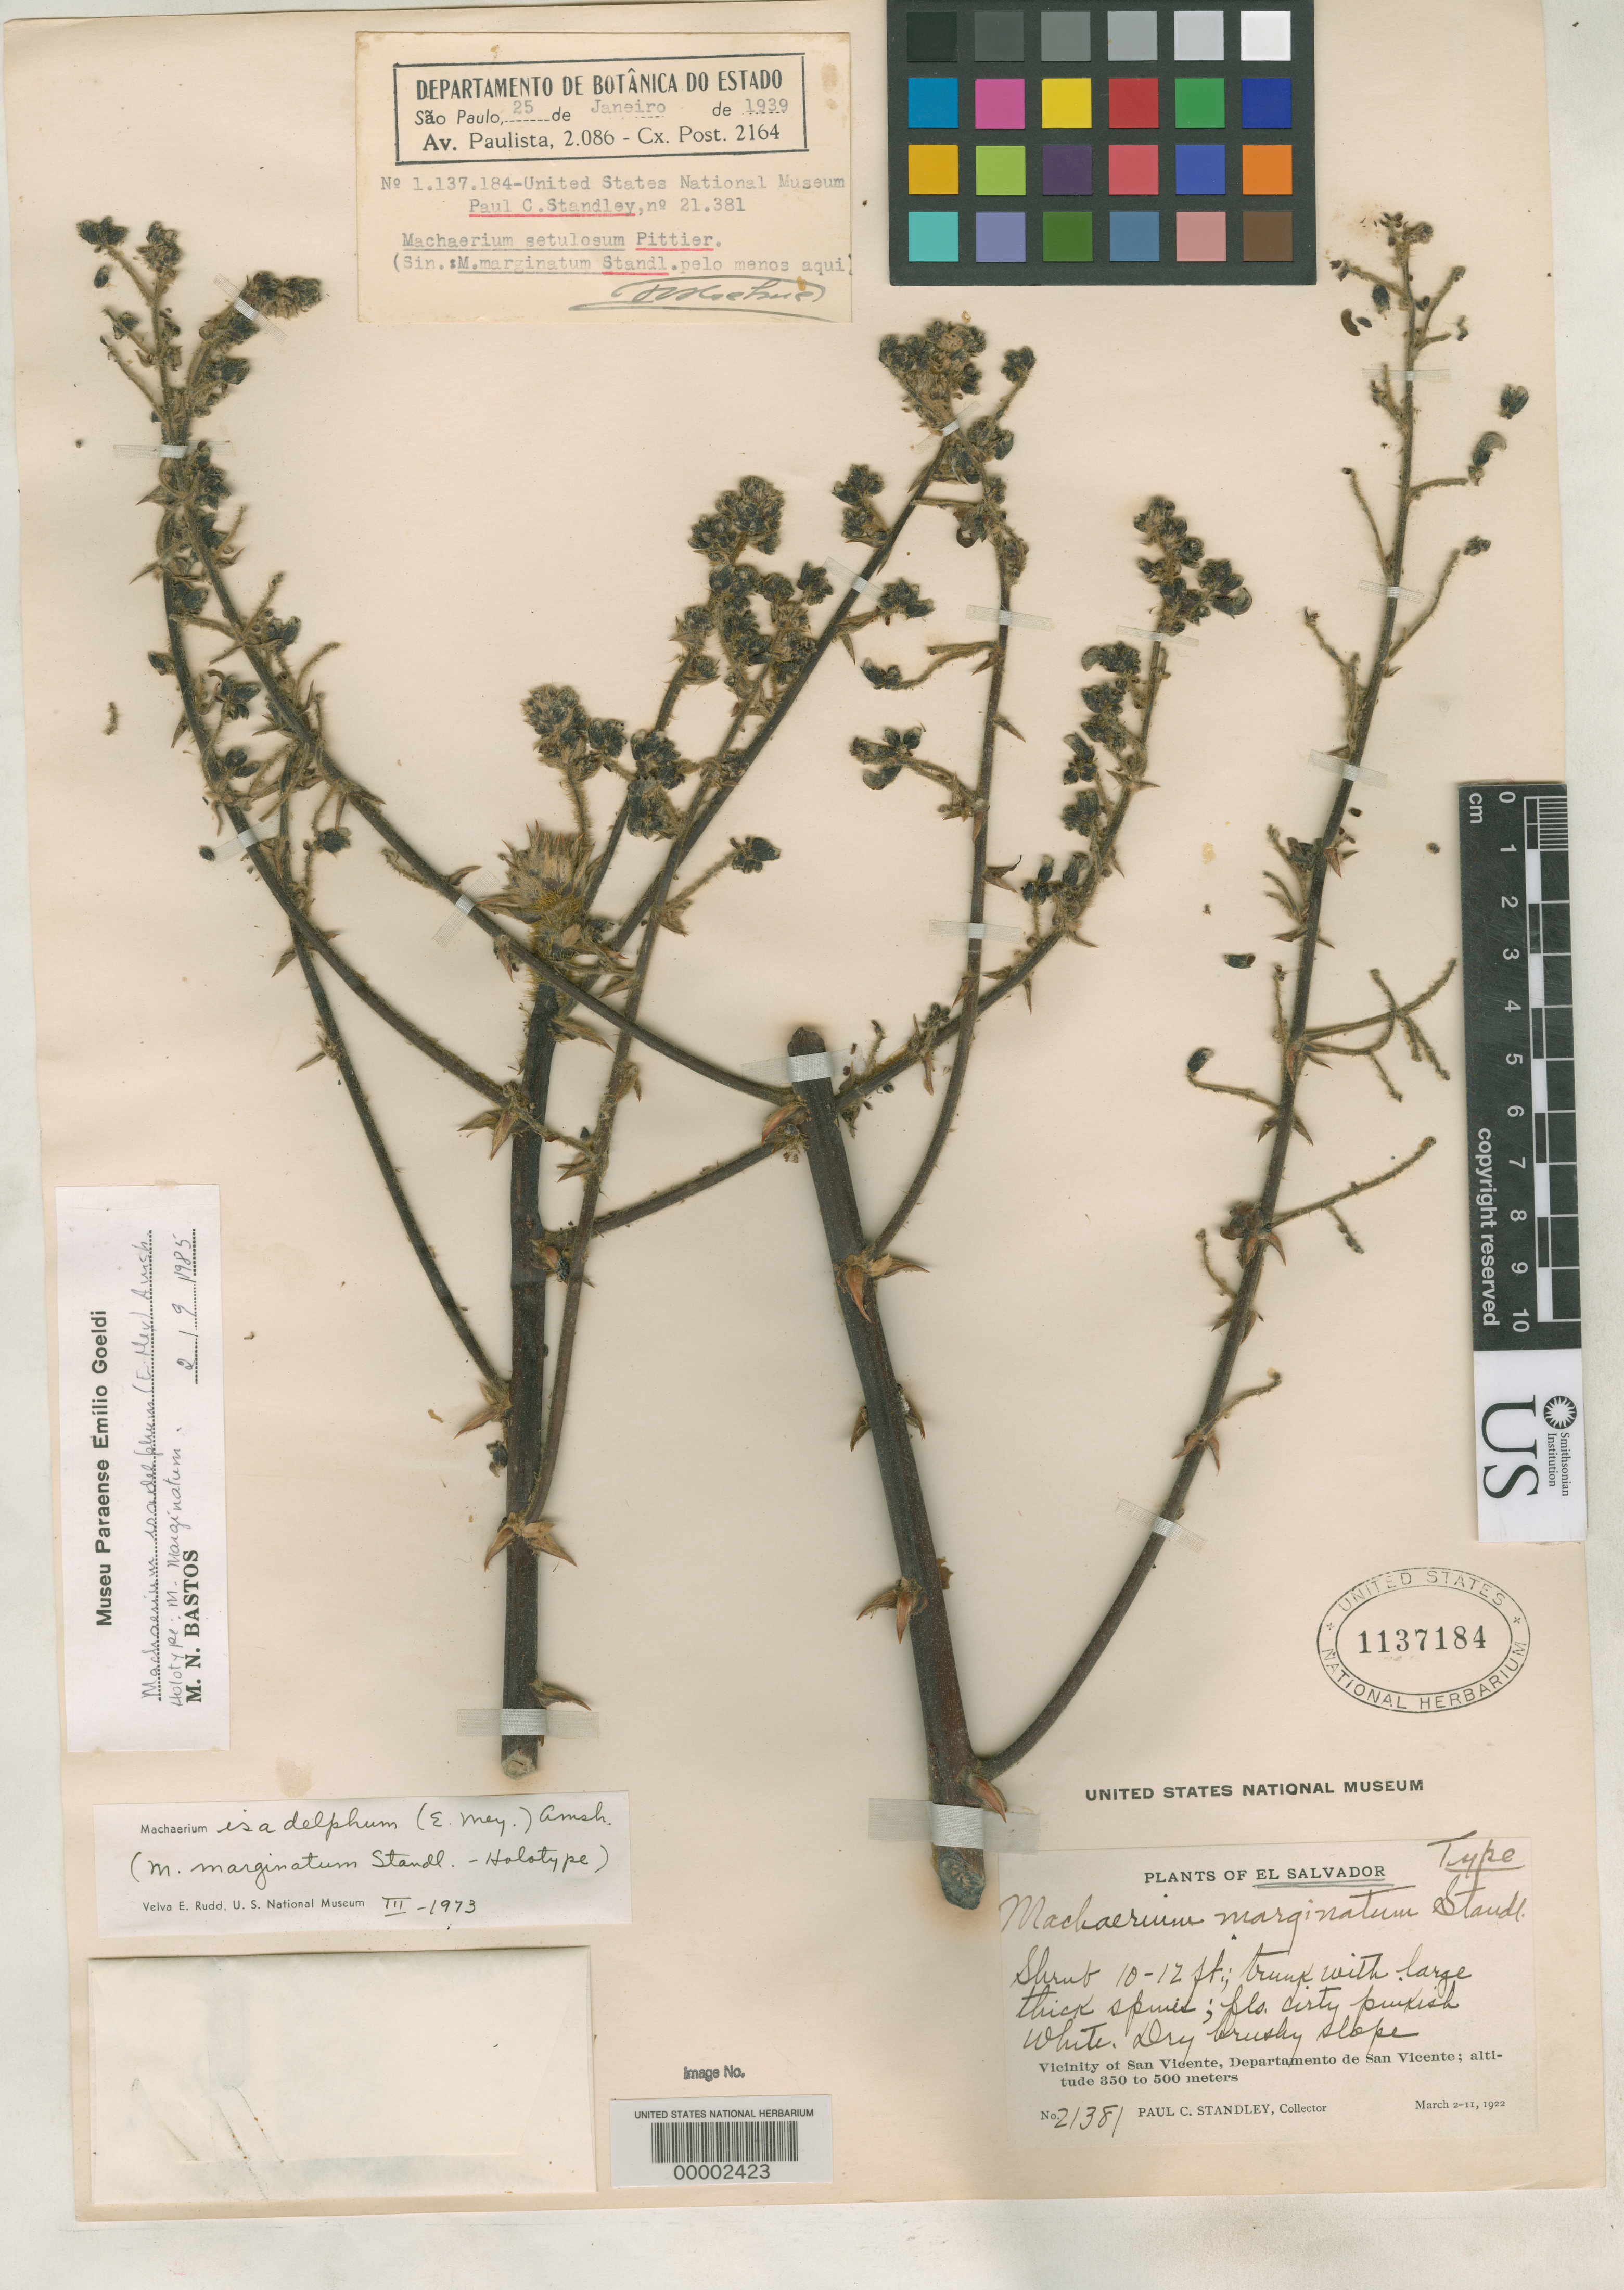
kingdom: Plantae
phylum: Tracheophyta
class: Magnoliopsida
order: Fabales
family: Fabaceae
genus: Machaerium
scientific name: Machaerium marginatum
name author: Standl.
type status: Holotype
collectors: P. C. Standley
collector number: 21381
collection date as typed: Mar 1922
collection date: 1922-03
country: El Salvador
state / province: San Vincente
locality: Near San Vicente.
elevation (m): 400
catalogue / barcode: US 1137184